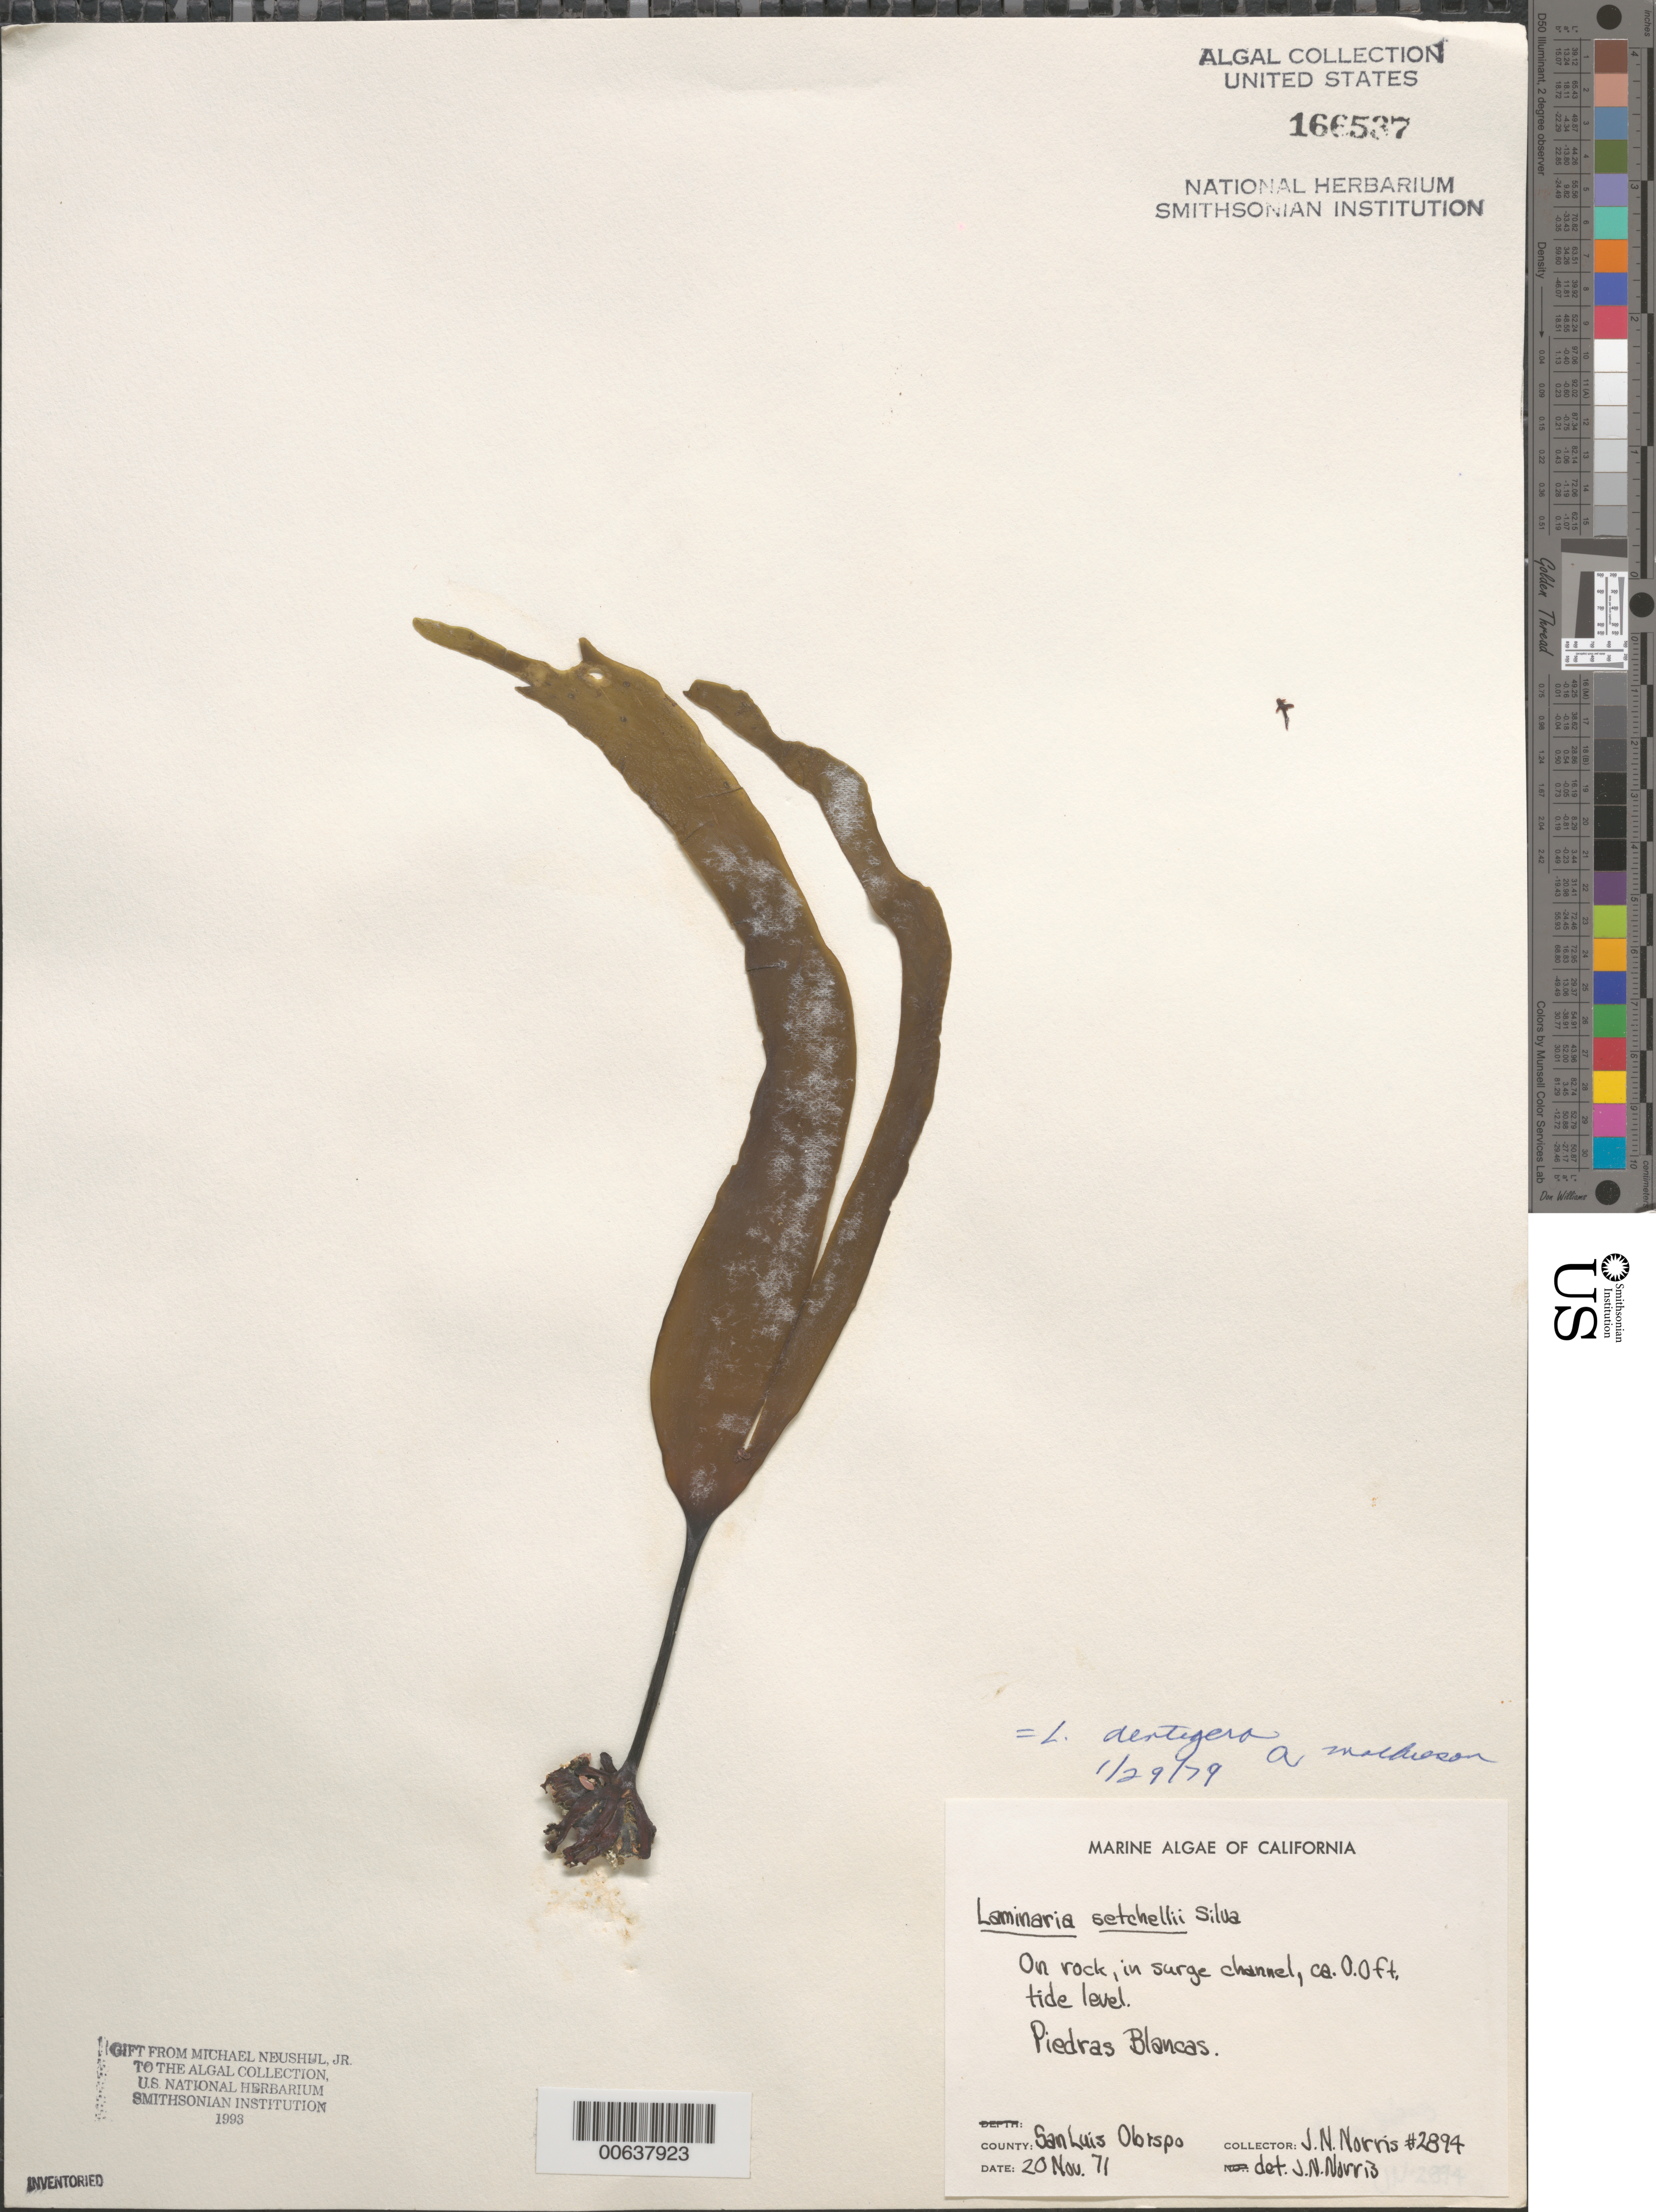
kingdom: Chromista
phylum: Ochrophyta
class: Phaeophyceae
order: Laminariales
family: Laminariaceae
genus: Laminaria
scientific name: Laminaria dentigera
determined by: Mathieson, A. C.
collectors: J. N. Norris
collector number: JN-2894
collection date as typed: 20 Nov 1971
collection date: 1971-11-20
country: United States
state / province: California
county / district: San Luis Obispo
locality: Piedras Blancas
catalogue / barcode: US 166537